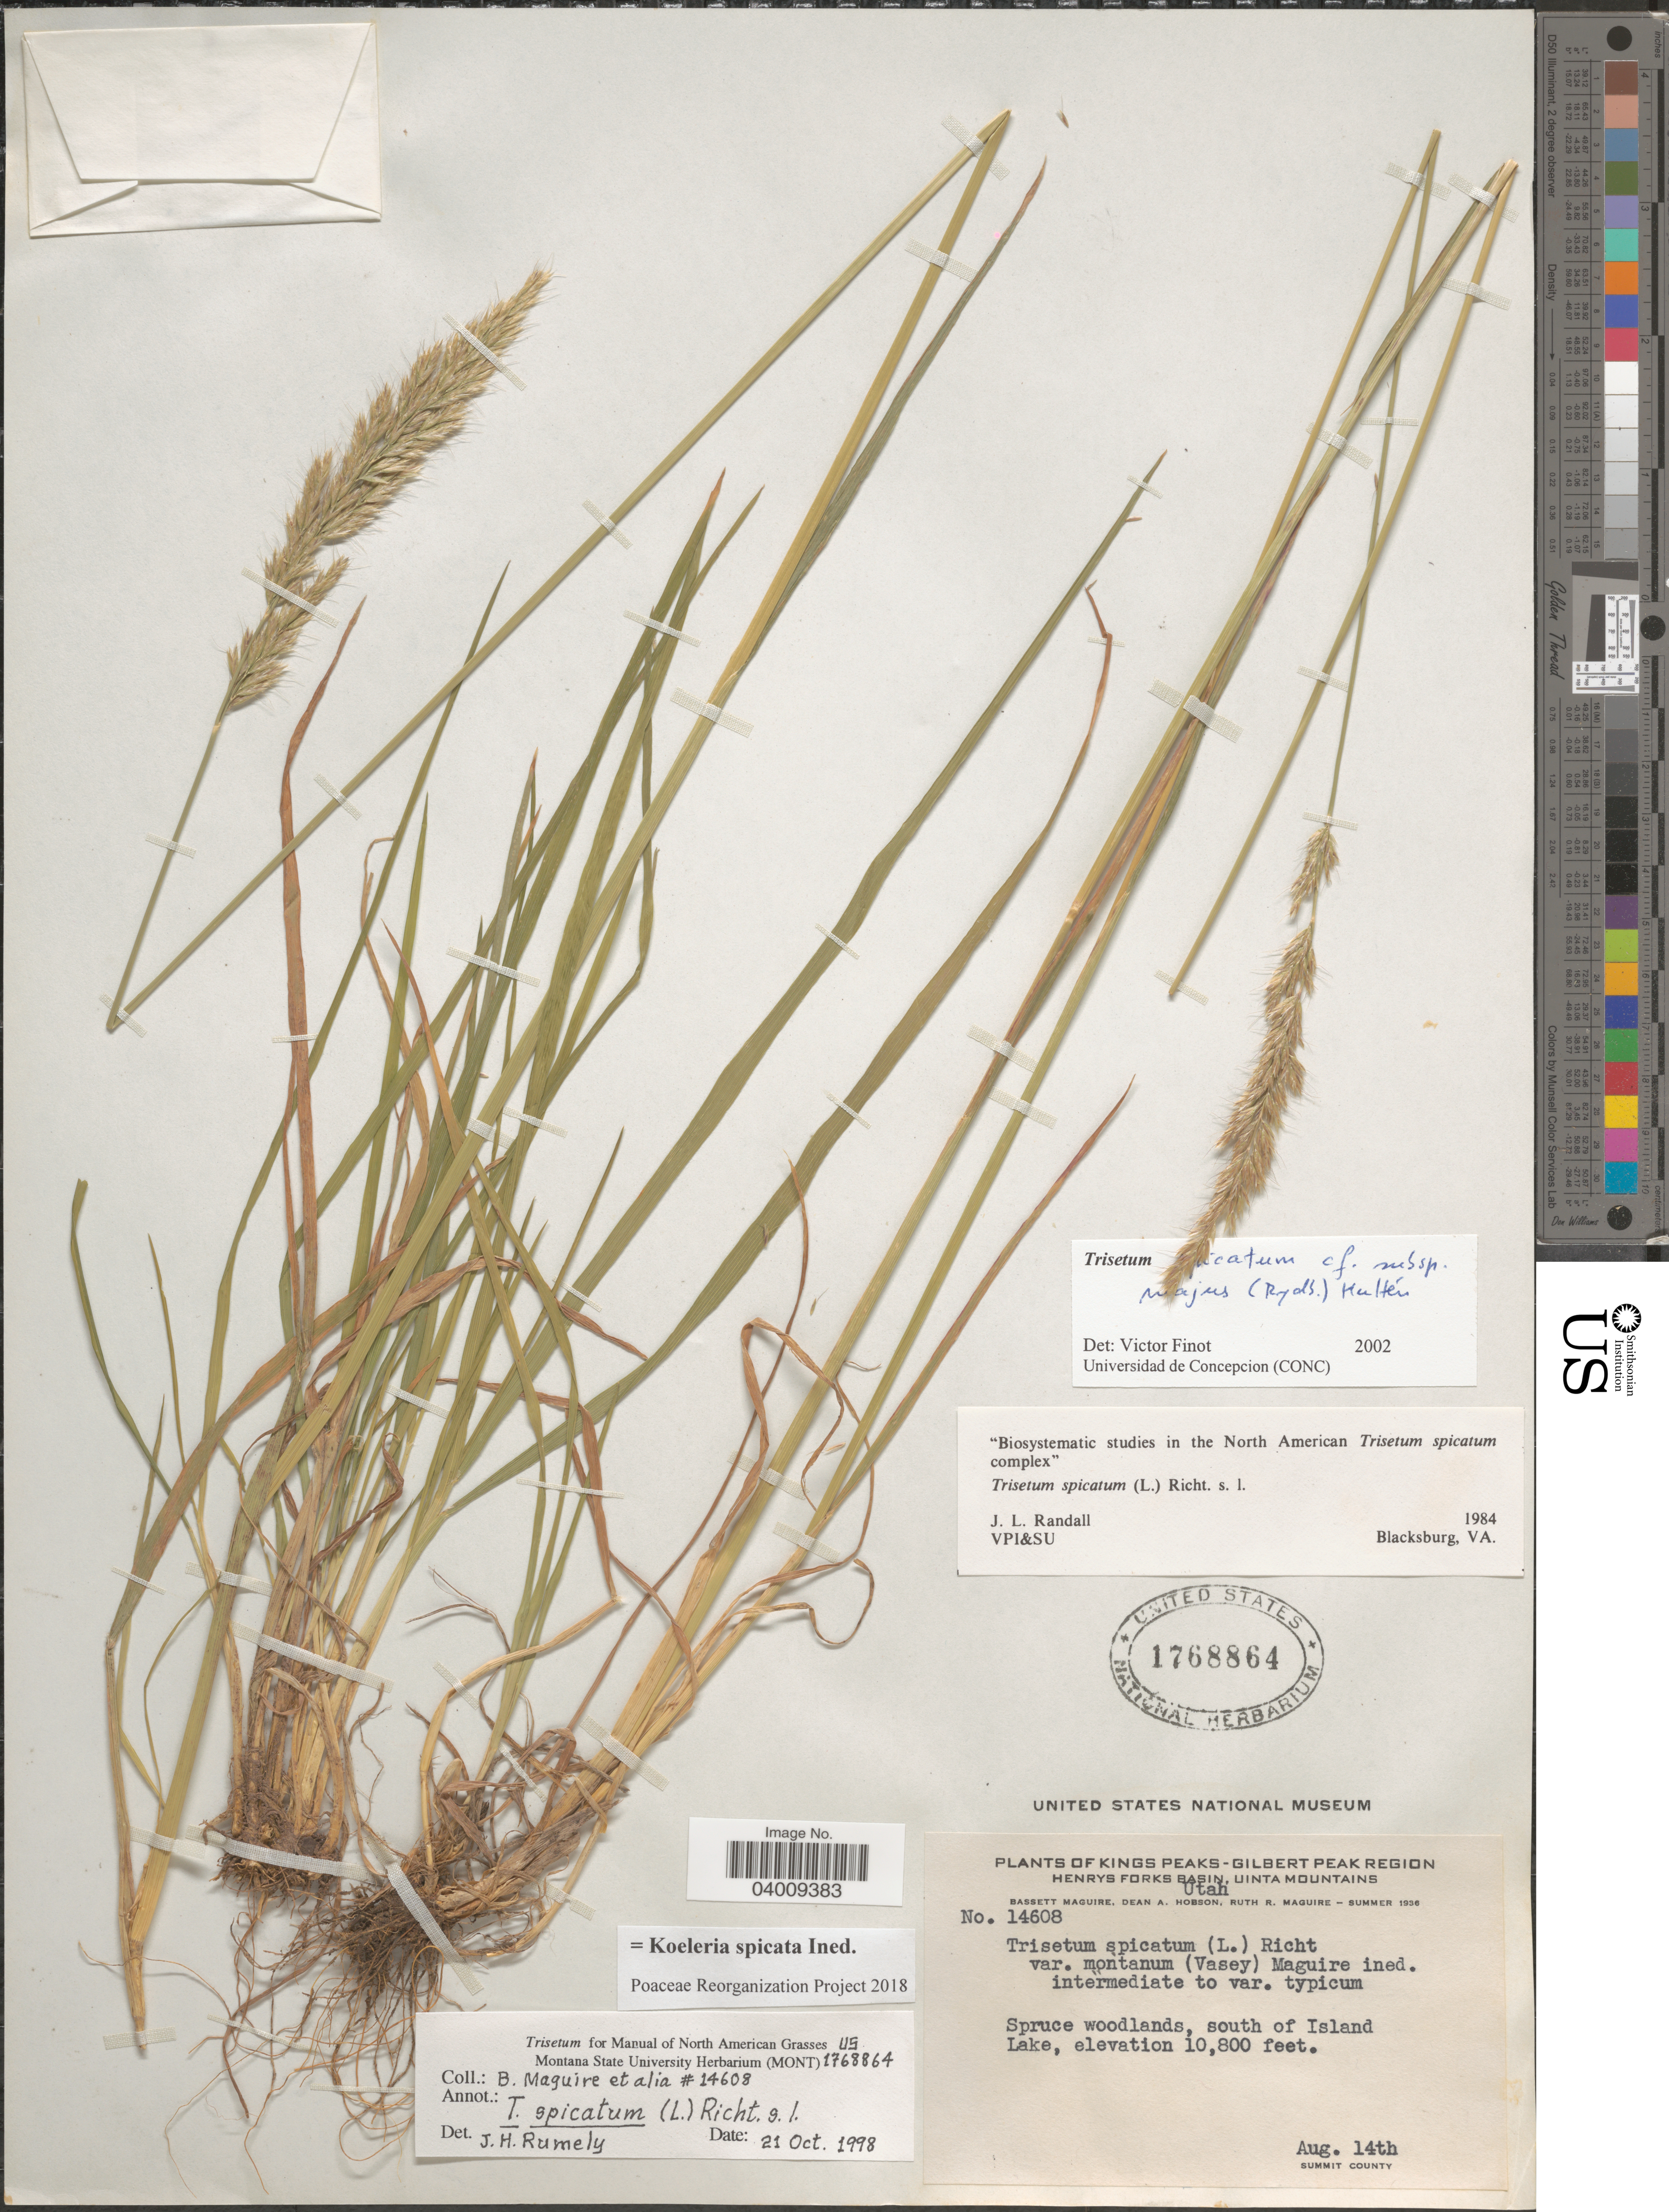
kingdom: Plantae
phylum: Tracheophyta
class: Liliopsida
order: Poales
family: Poaceae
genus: Koeleria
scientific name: Koeleria spicata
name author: (L.) Barberá et al.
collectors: B. Maguire, D. Hobson & R. R. Maguire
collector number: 14608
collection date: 1936-08-14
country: United States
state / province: Utah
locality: Kings Peak - Gilbert Peak Region. Henrys Forks Basin, Uinta Mountains. South of Island Lake. Summit County.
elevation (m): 3292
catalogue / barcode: US 1768864